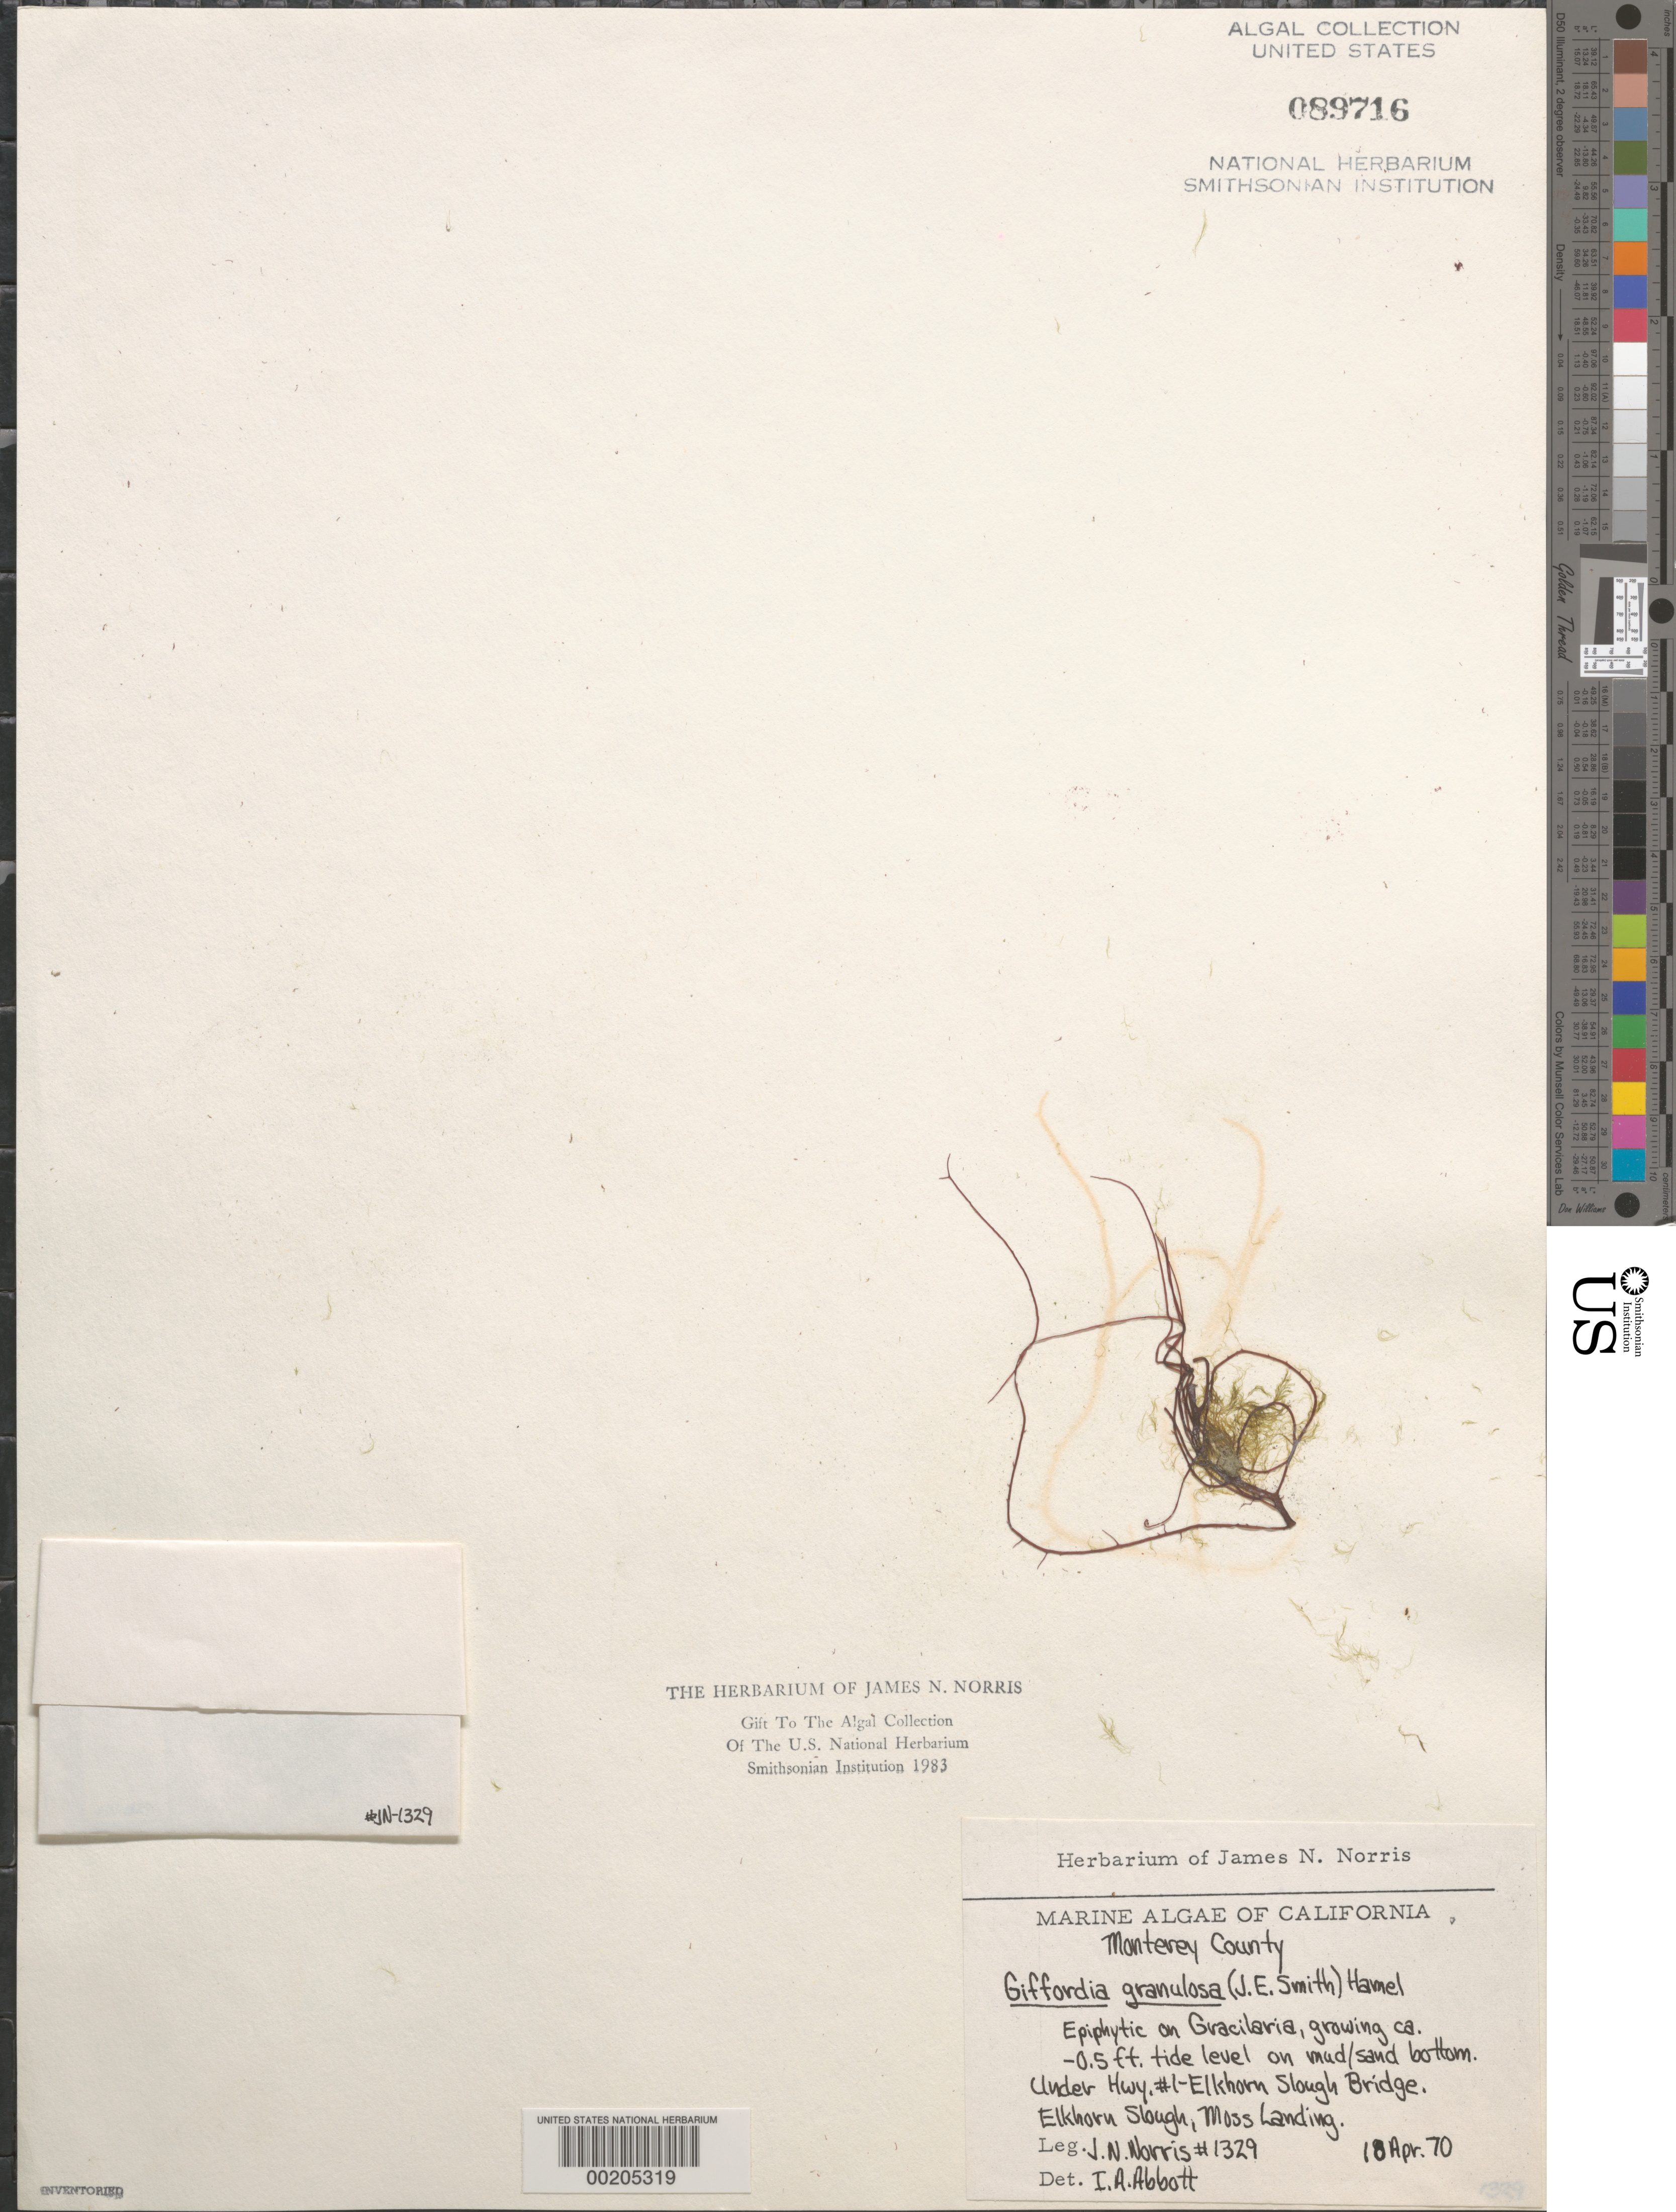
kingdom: Chromista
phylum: Ochrophyta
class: Phaeophyceae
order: Ectocarpales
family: Acinetosporaceae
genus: Hincksia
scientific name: Hincksia granulosa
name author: (Sm.) P.C. Silva in P.C. Silva et al.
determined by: Algae name updating Project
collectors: J. N. Norris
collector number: JN-1329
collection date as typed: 10 Apr 1970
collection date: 1970-04-10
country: United States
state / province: California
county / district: Monterey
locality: Elkhorn Slough, Elkhorn Slough Bridge, Moss Landing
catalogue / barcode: US 89716